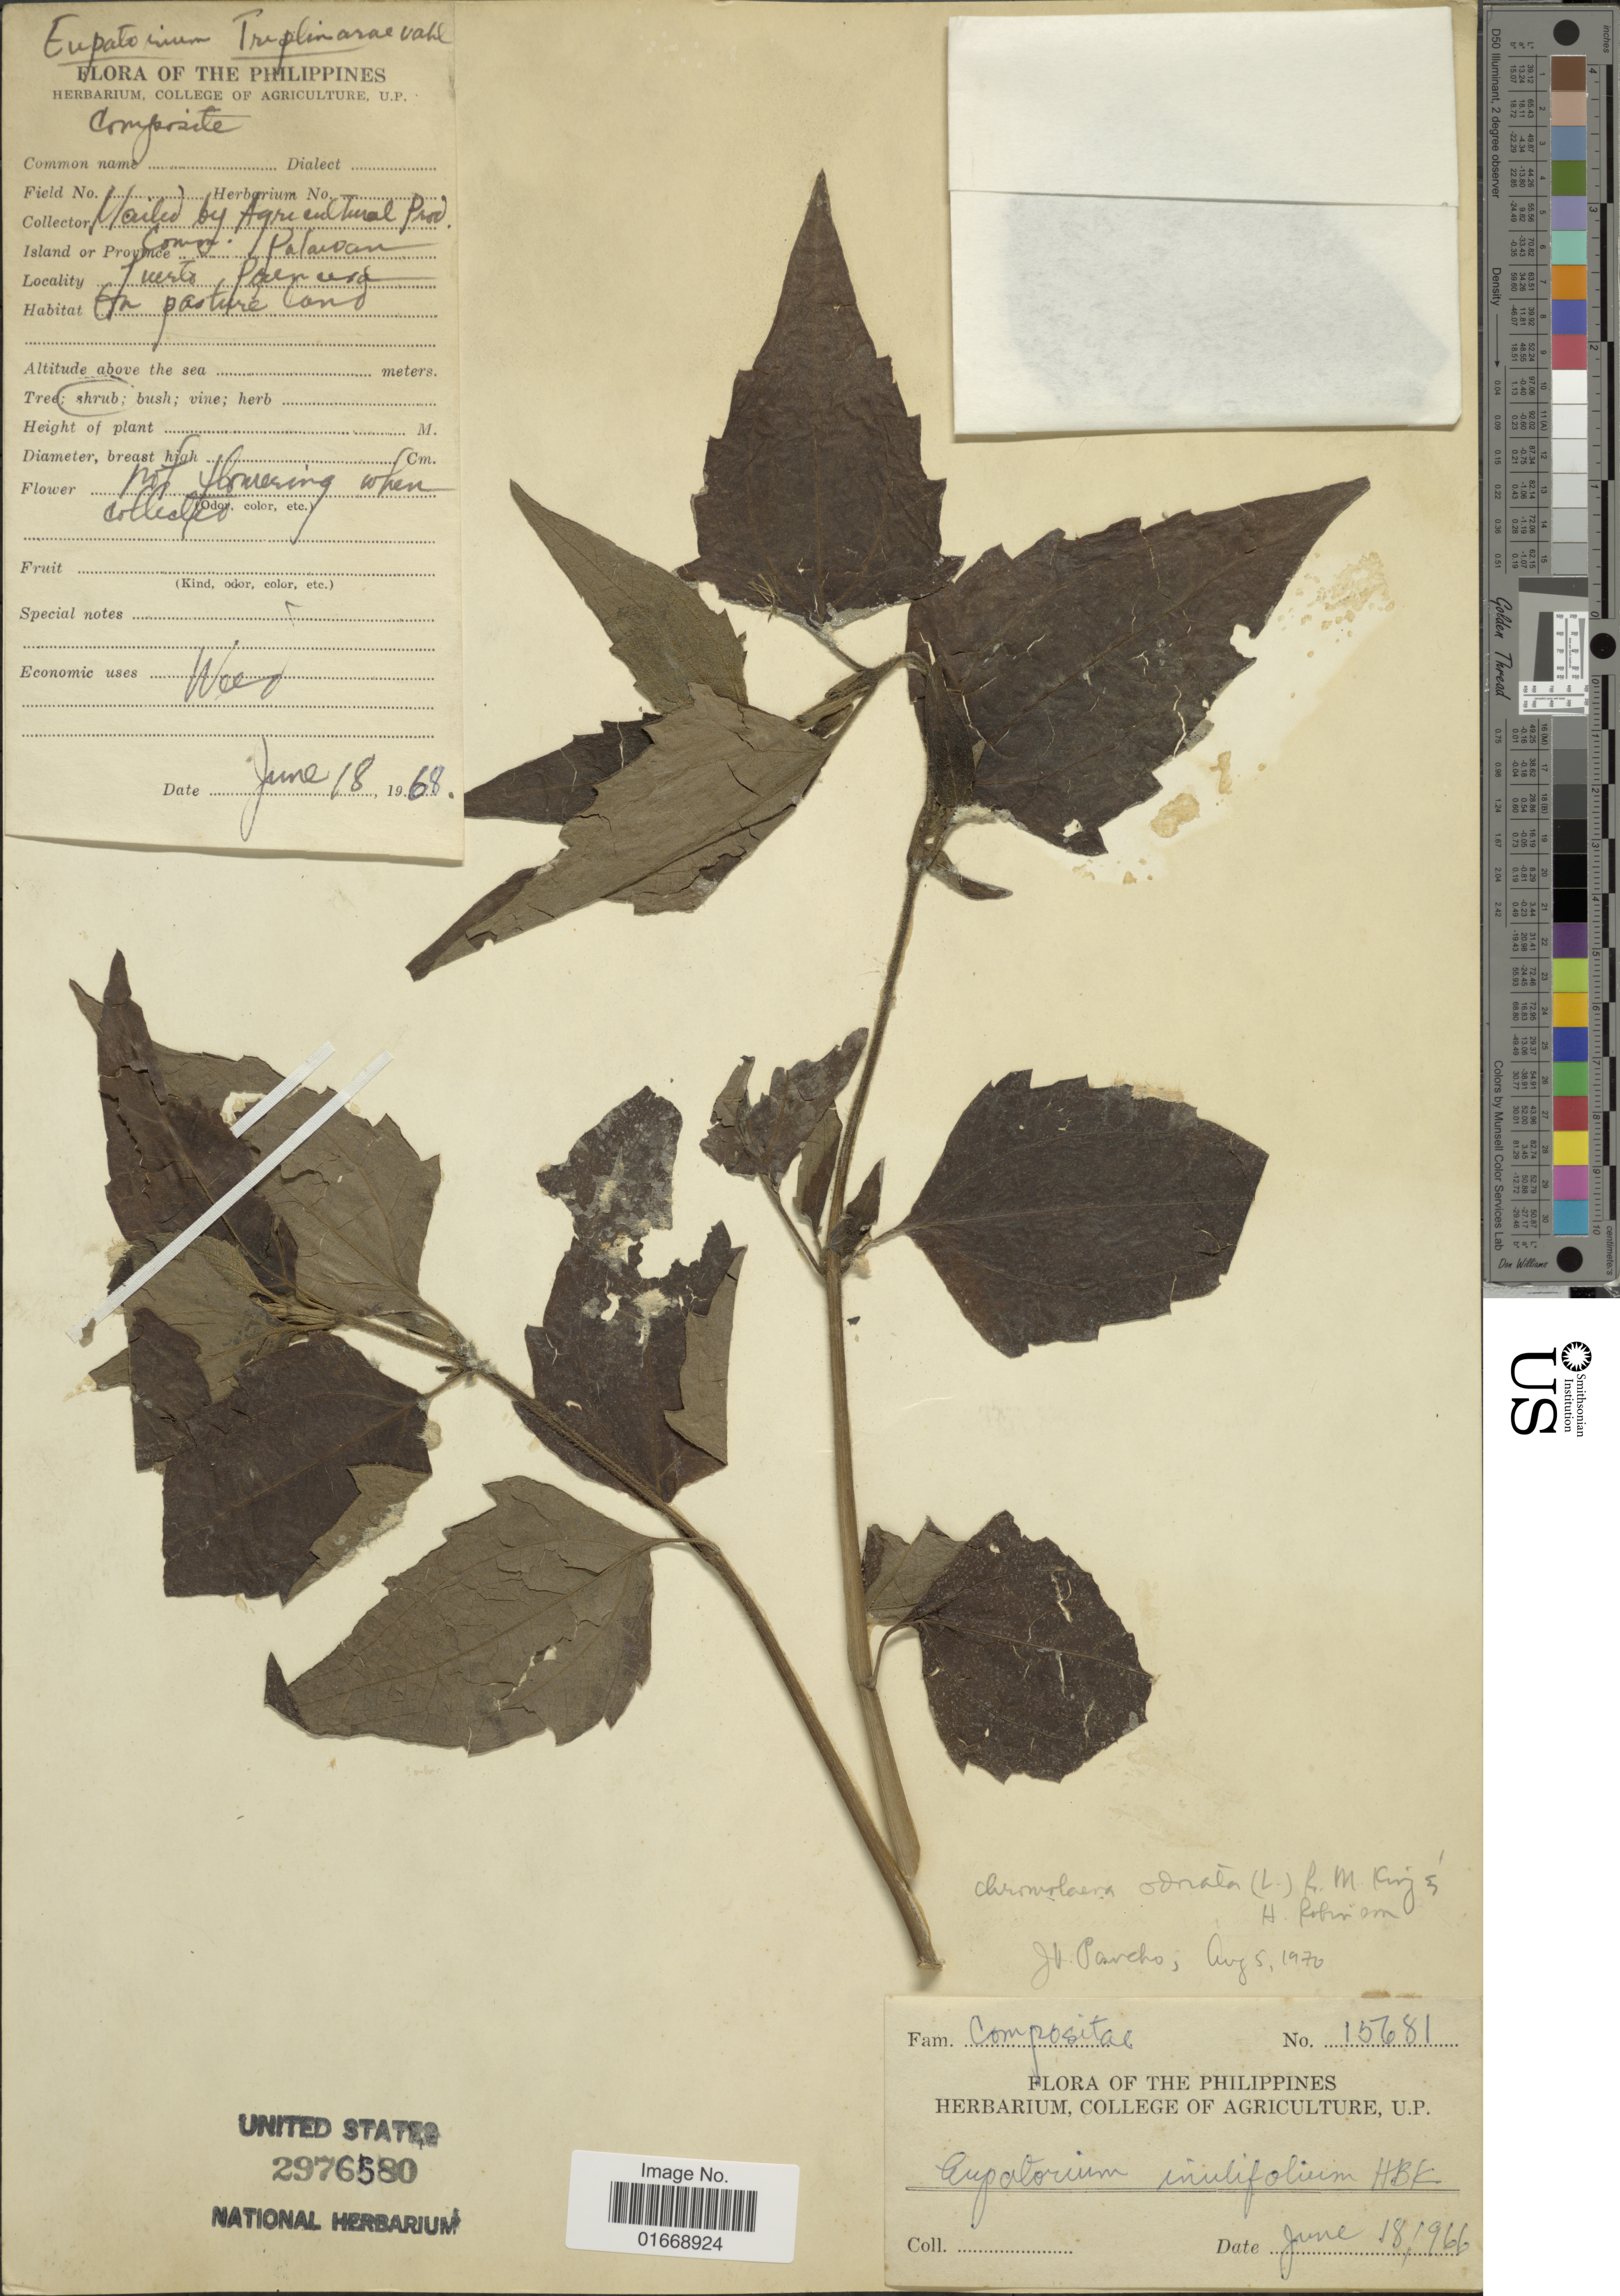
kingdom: Plantae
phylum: Tracheophyta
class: Magnoliopsida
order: Asterales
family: Asteraceae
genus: Chromolaena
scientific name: Chromolaena odorata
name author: (L.) R.M. King & H. Rob.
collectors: College of Agriculture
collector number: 15681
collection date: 1966-06-18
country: Philippines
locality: Tuerto Parencero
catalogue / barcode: US 1976580